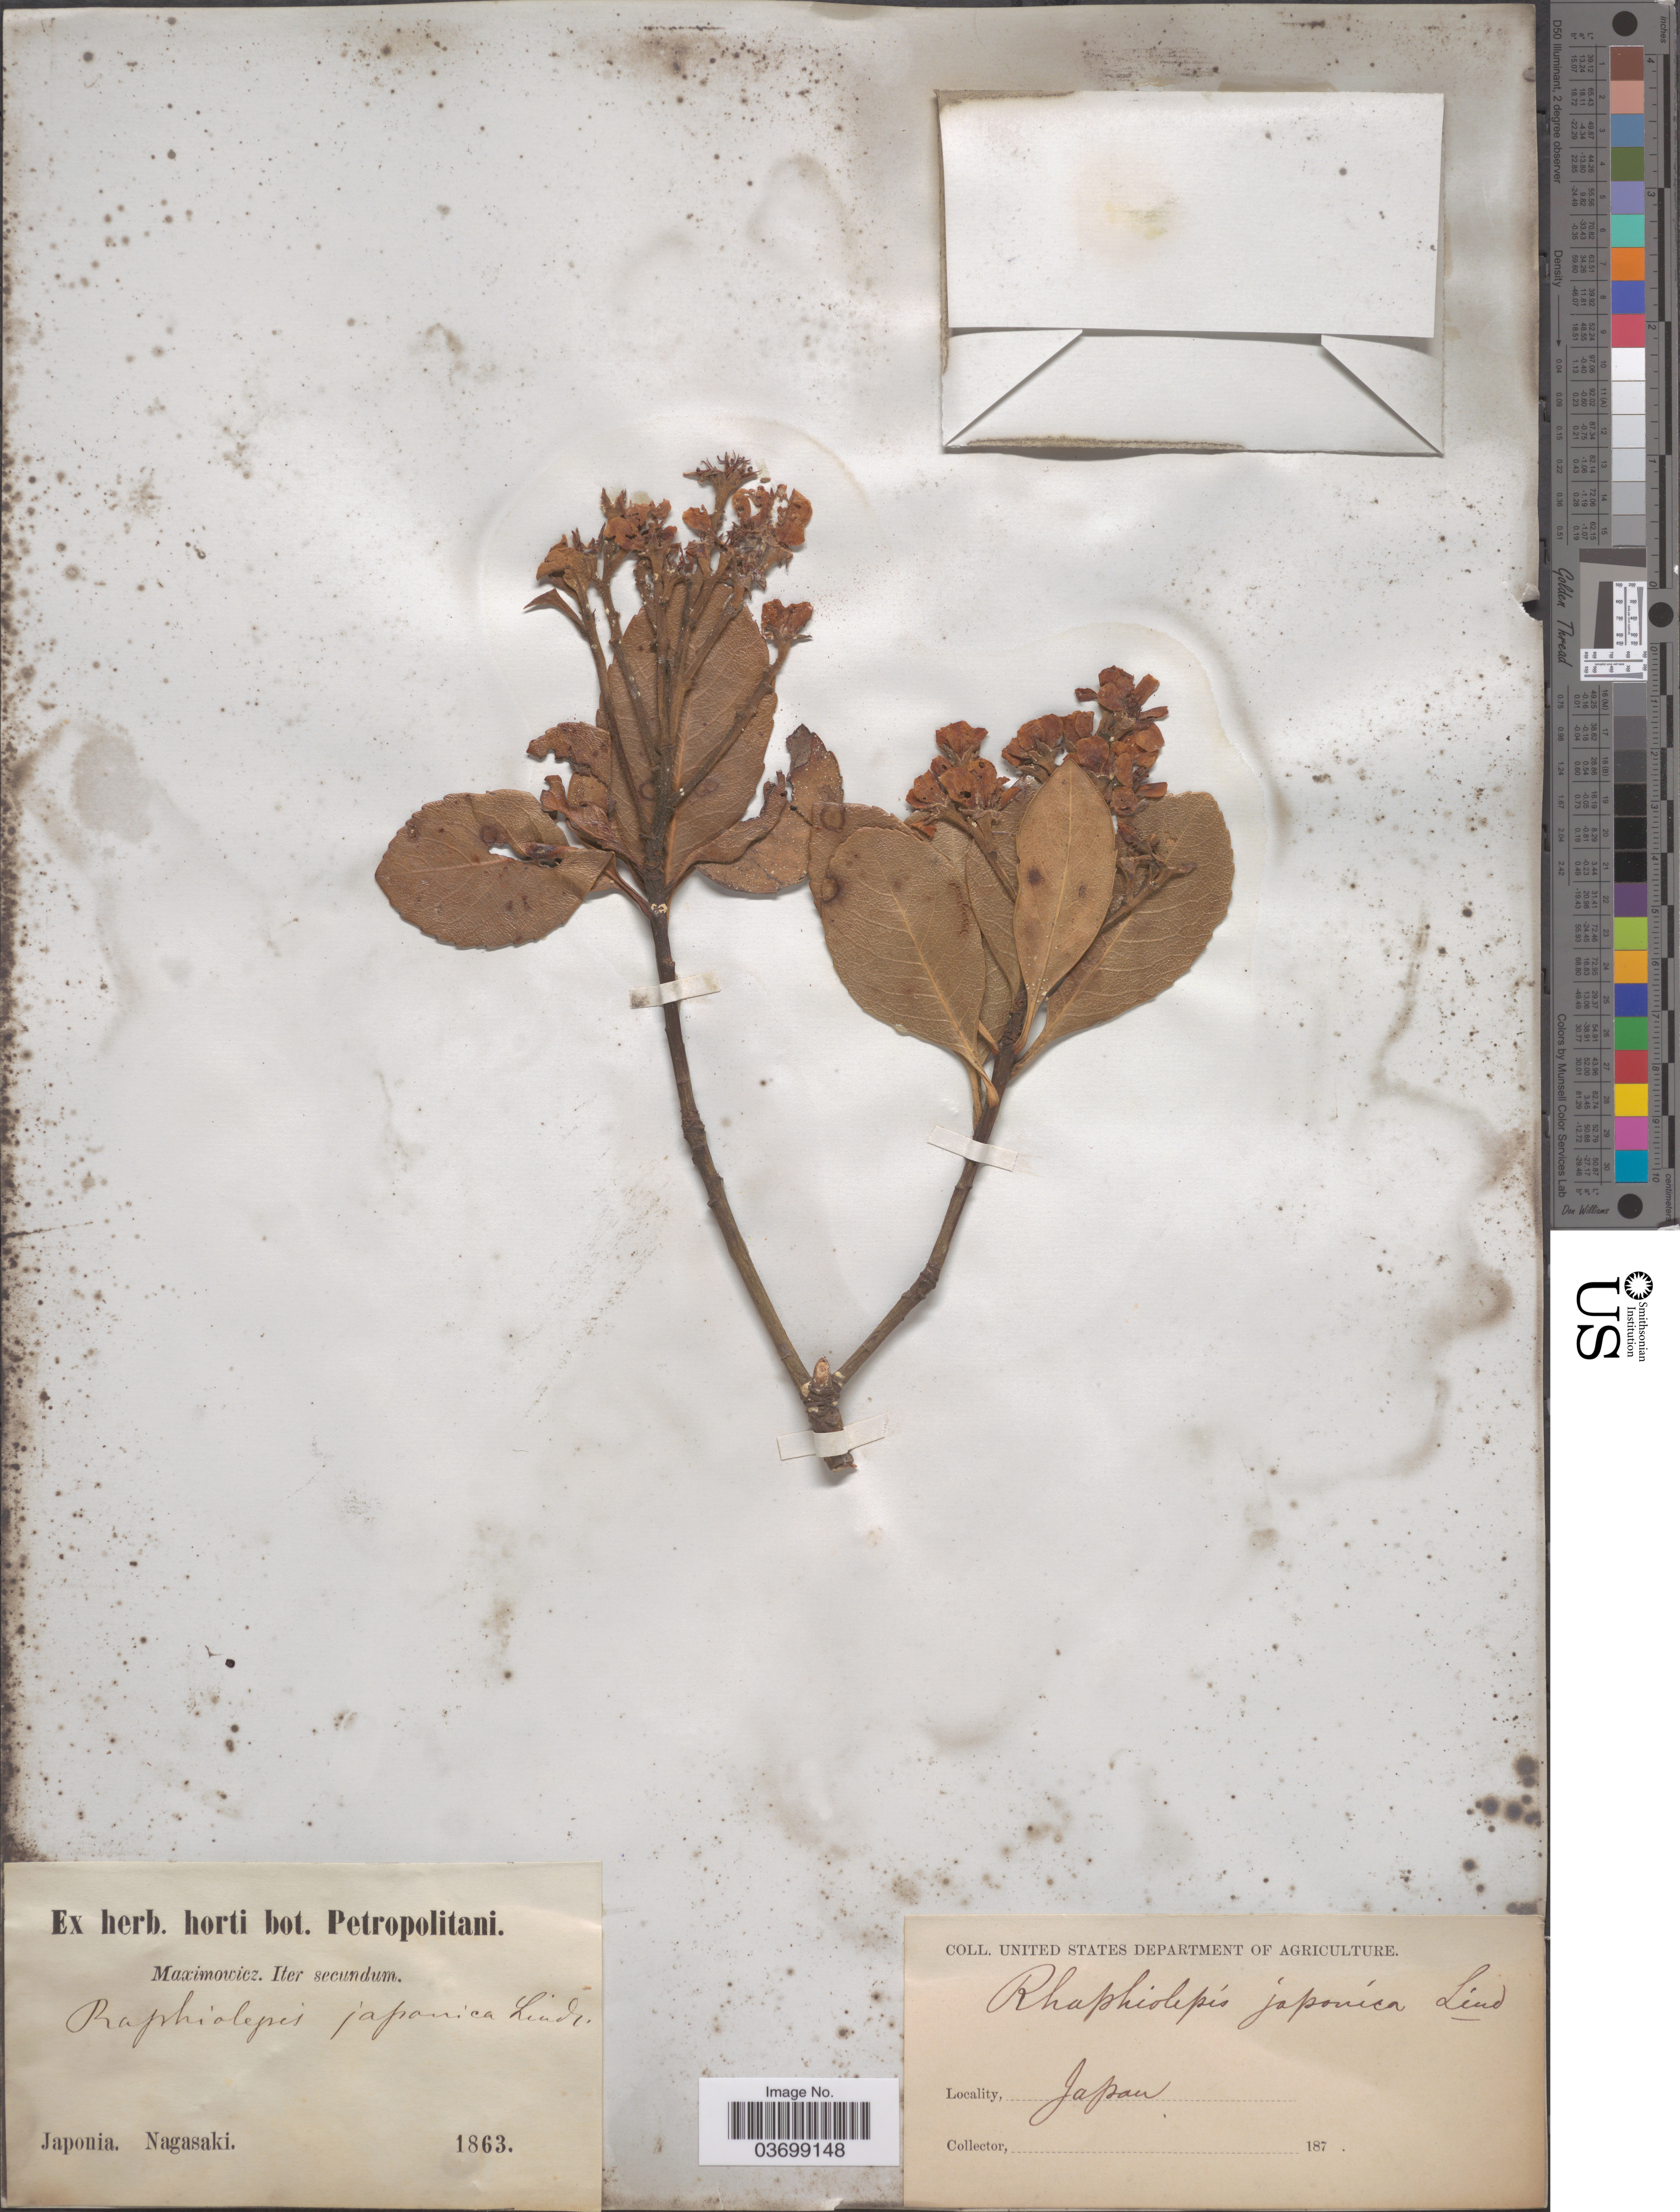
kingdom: Plantae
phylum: Tracheophyta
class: Magnoliopsida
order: Rosales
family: Rosaceae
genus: Rhaphiolepis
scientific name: Rhaphiolepis umbellata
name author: (Thunb.) Makino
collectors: Maximowicz, --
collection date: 1863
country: Japan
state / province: Nagasaki